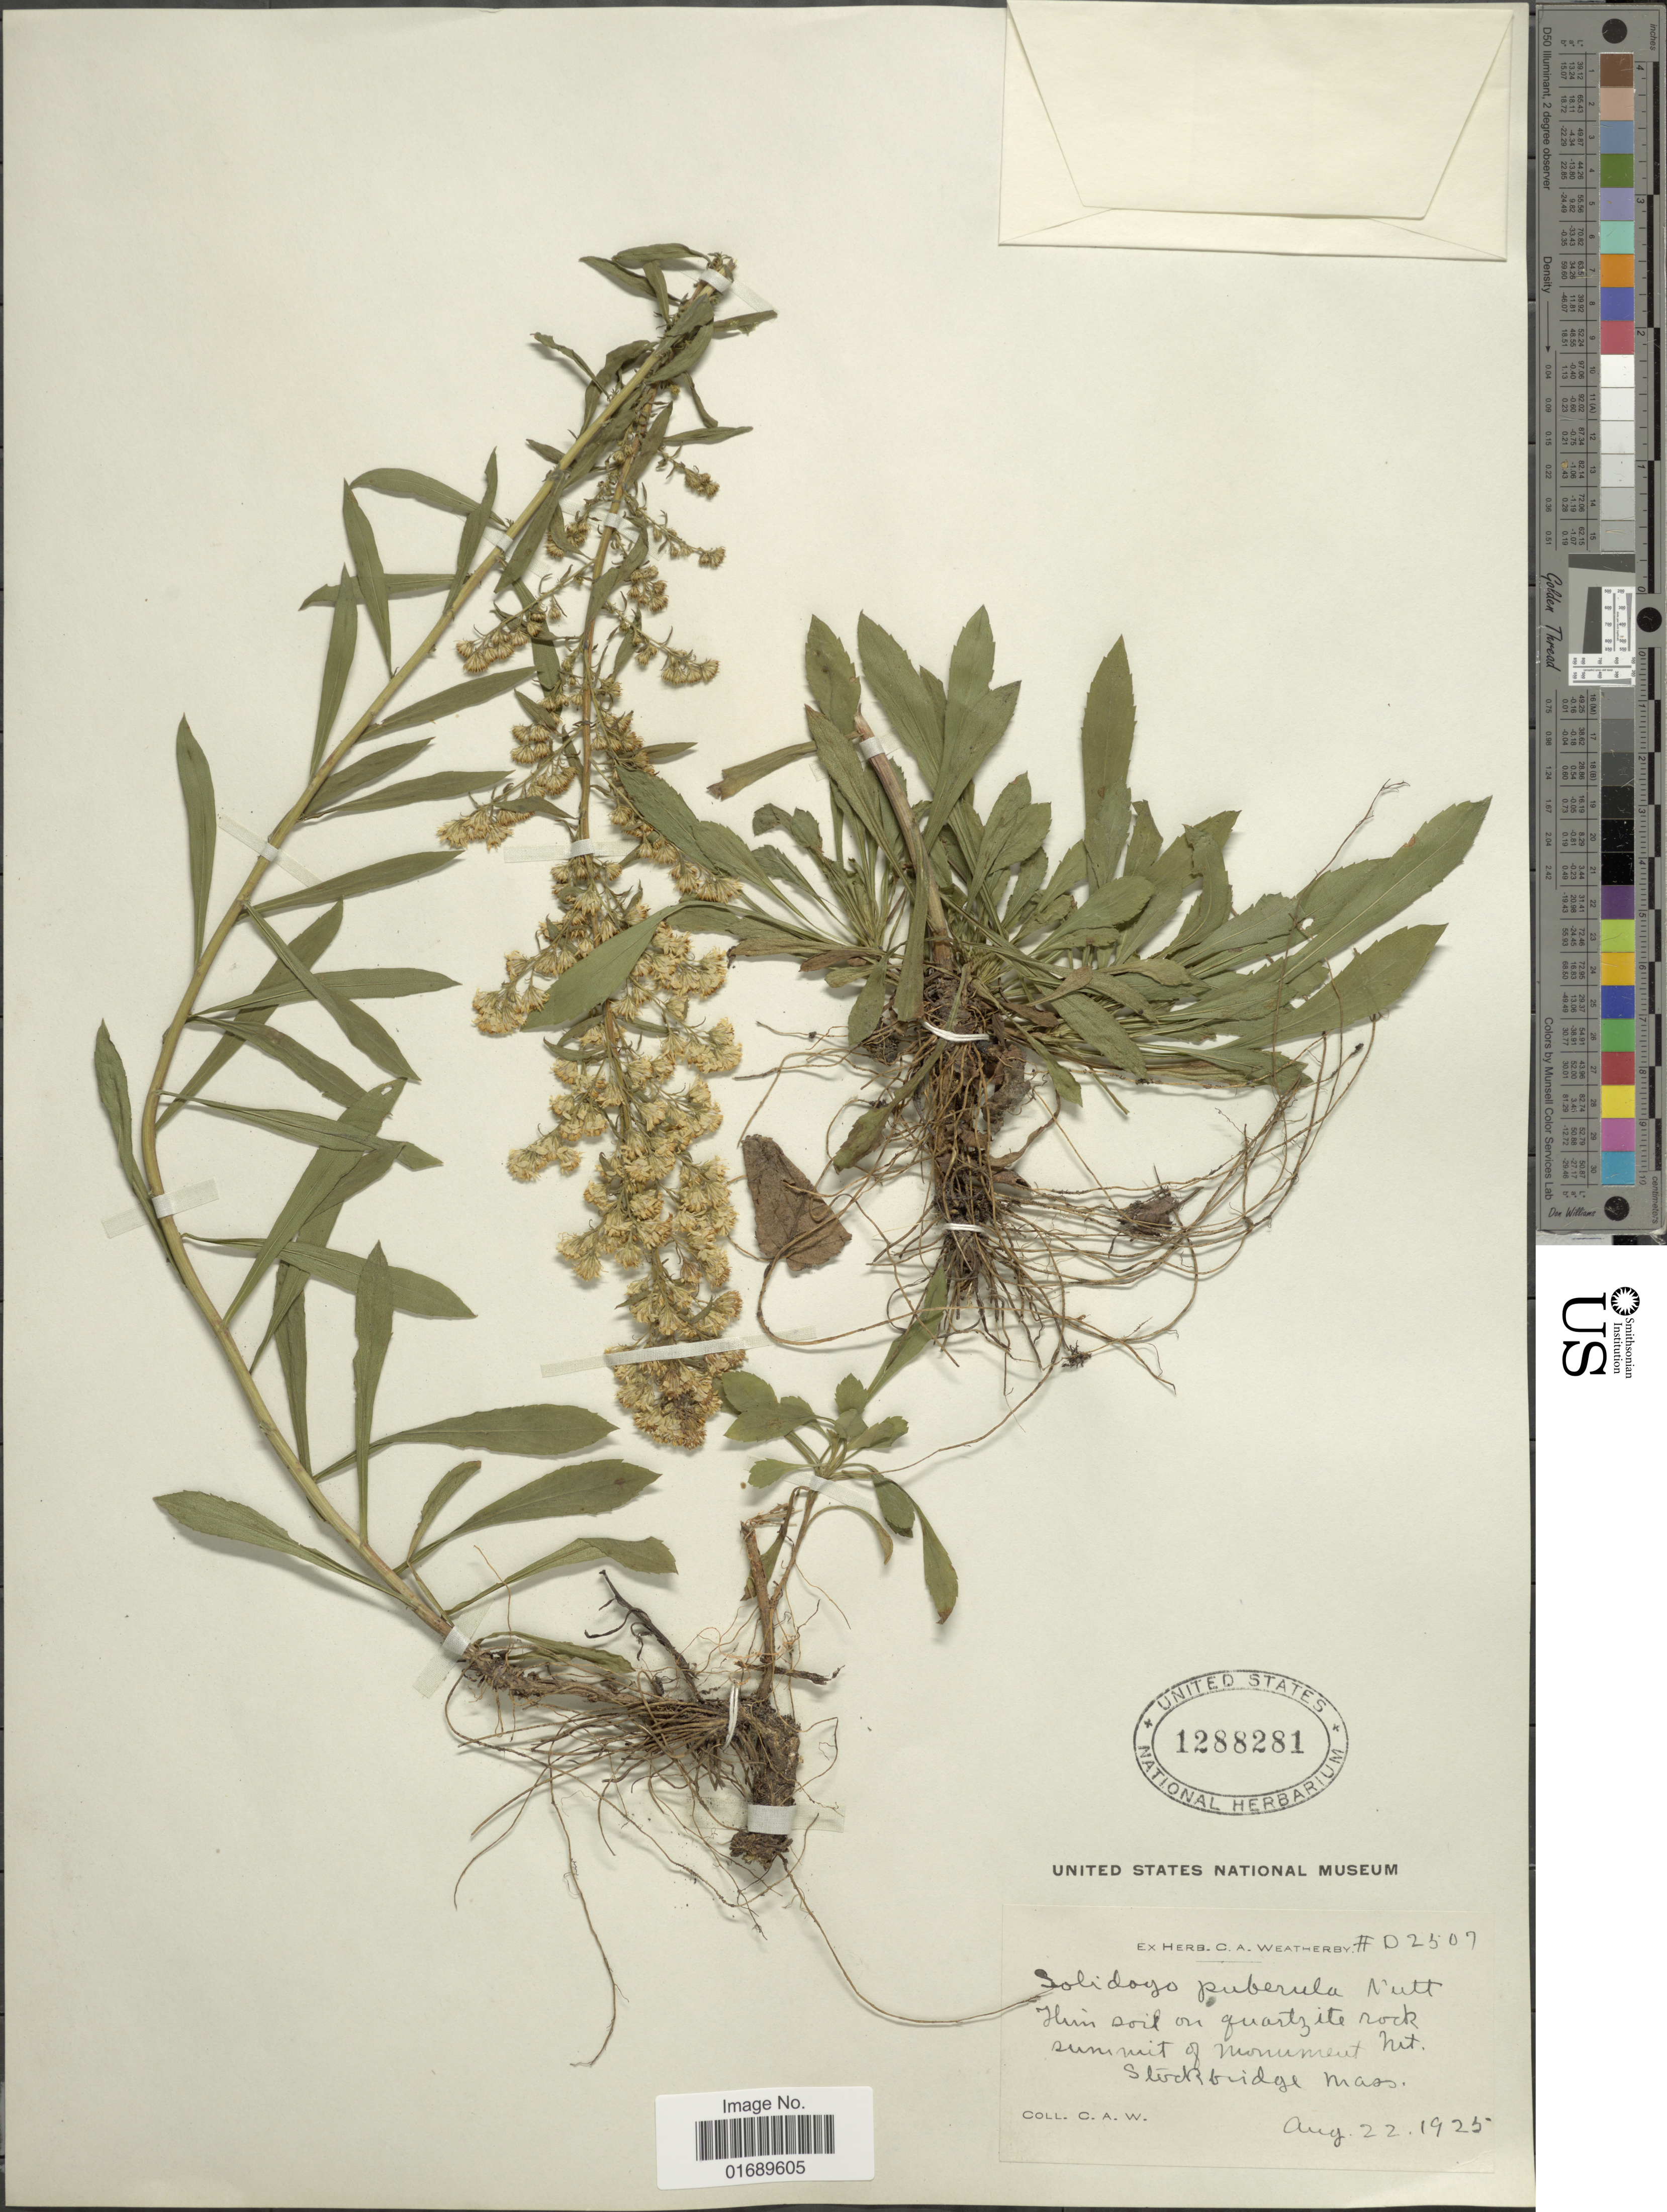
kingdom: Plantae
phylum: Tracheophyta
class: Magnoliopsida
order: Asterales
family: Asteraceae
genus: Solidago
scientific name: Solidago puberula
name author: Nutt.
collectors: C. A. Weatherby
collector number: D 2507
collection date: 1925-08-22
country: United States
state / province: Massachusetts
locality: Thin soil on quartzite rock summit of monument Mt Stockridge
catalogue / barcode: US 1288281